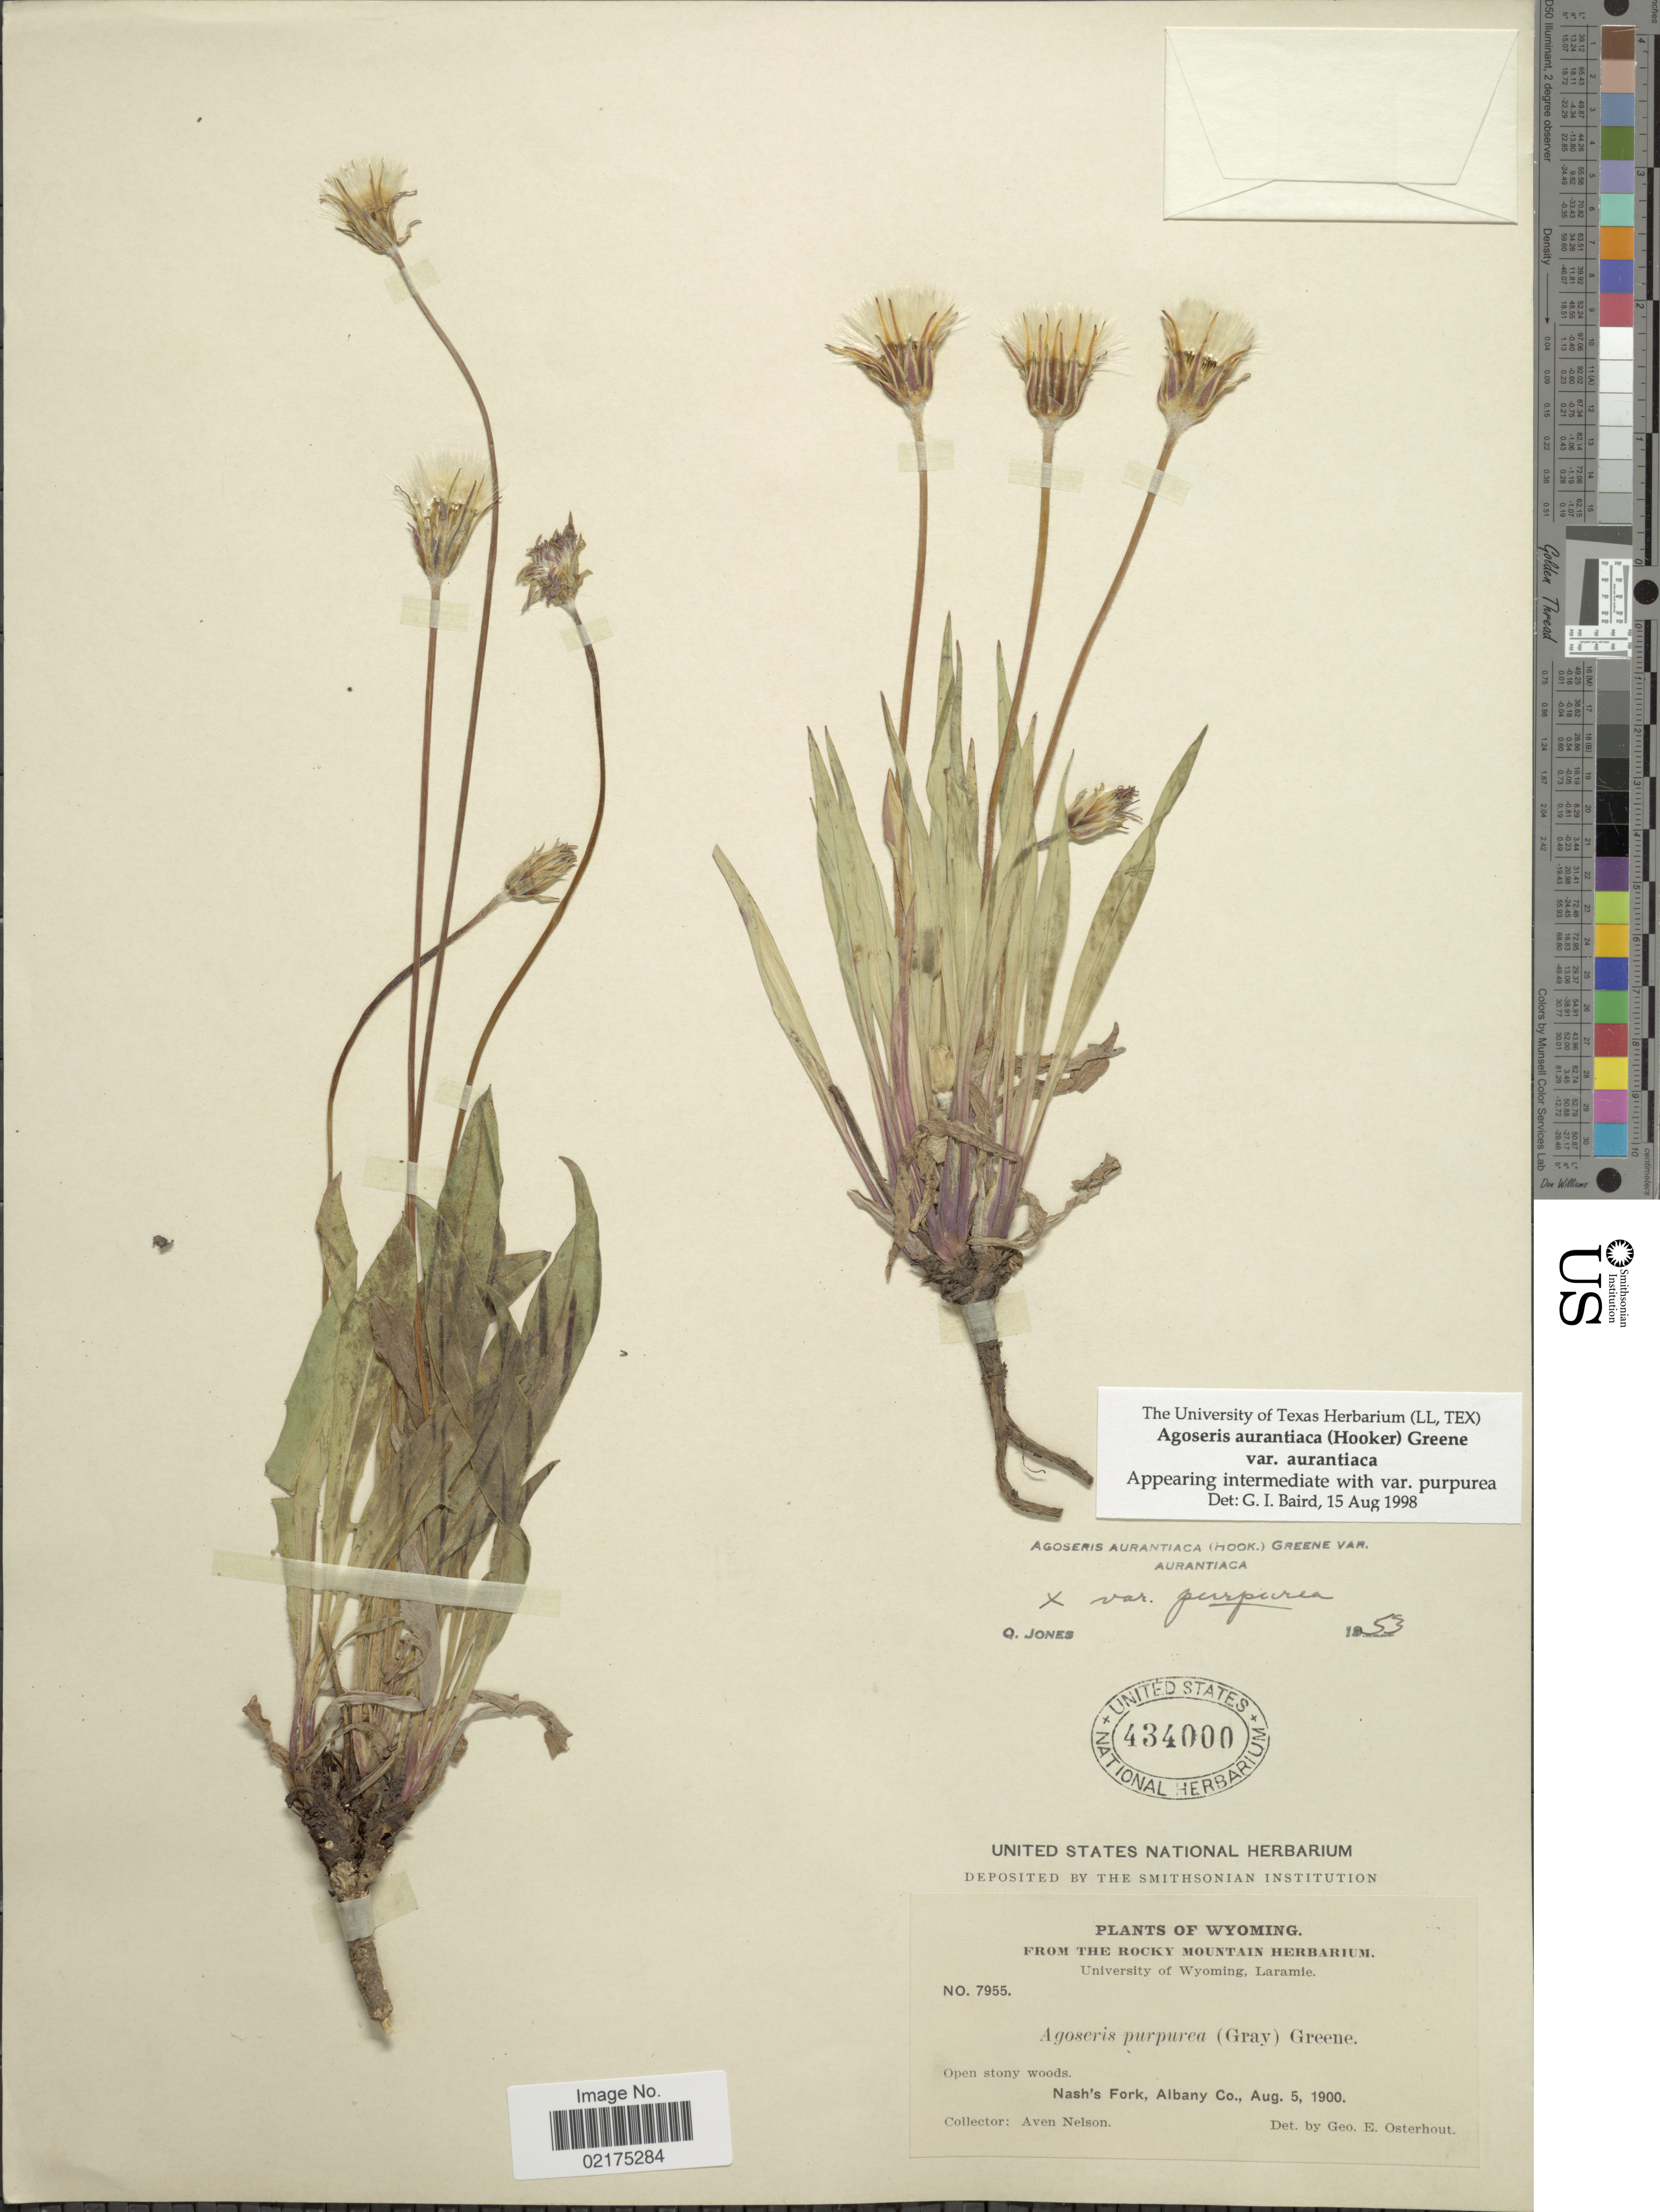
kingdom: Plantae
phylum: Tracheophyta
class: Magnoliopsida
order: Asterales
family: Asteraceae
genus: Agoseris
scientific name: Agoseris aurantiaca var. aurantiaca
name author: (Hook.) Greene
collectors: A. Nelson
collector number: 7955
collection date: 1900-08-05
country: United States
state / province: Wyoming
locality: Nash's Fork, Albany Co,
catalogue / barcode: US 434000